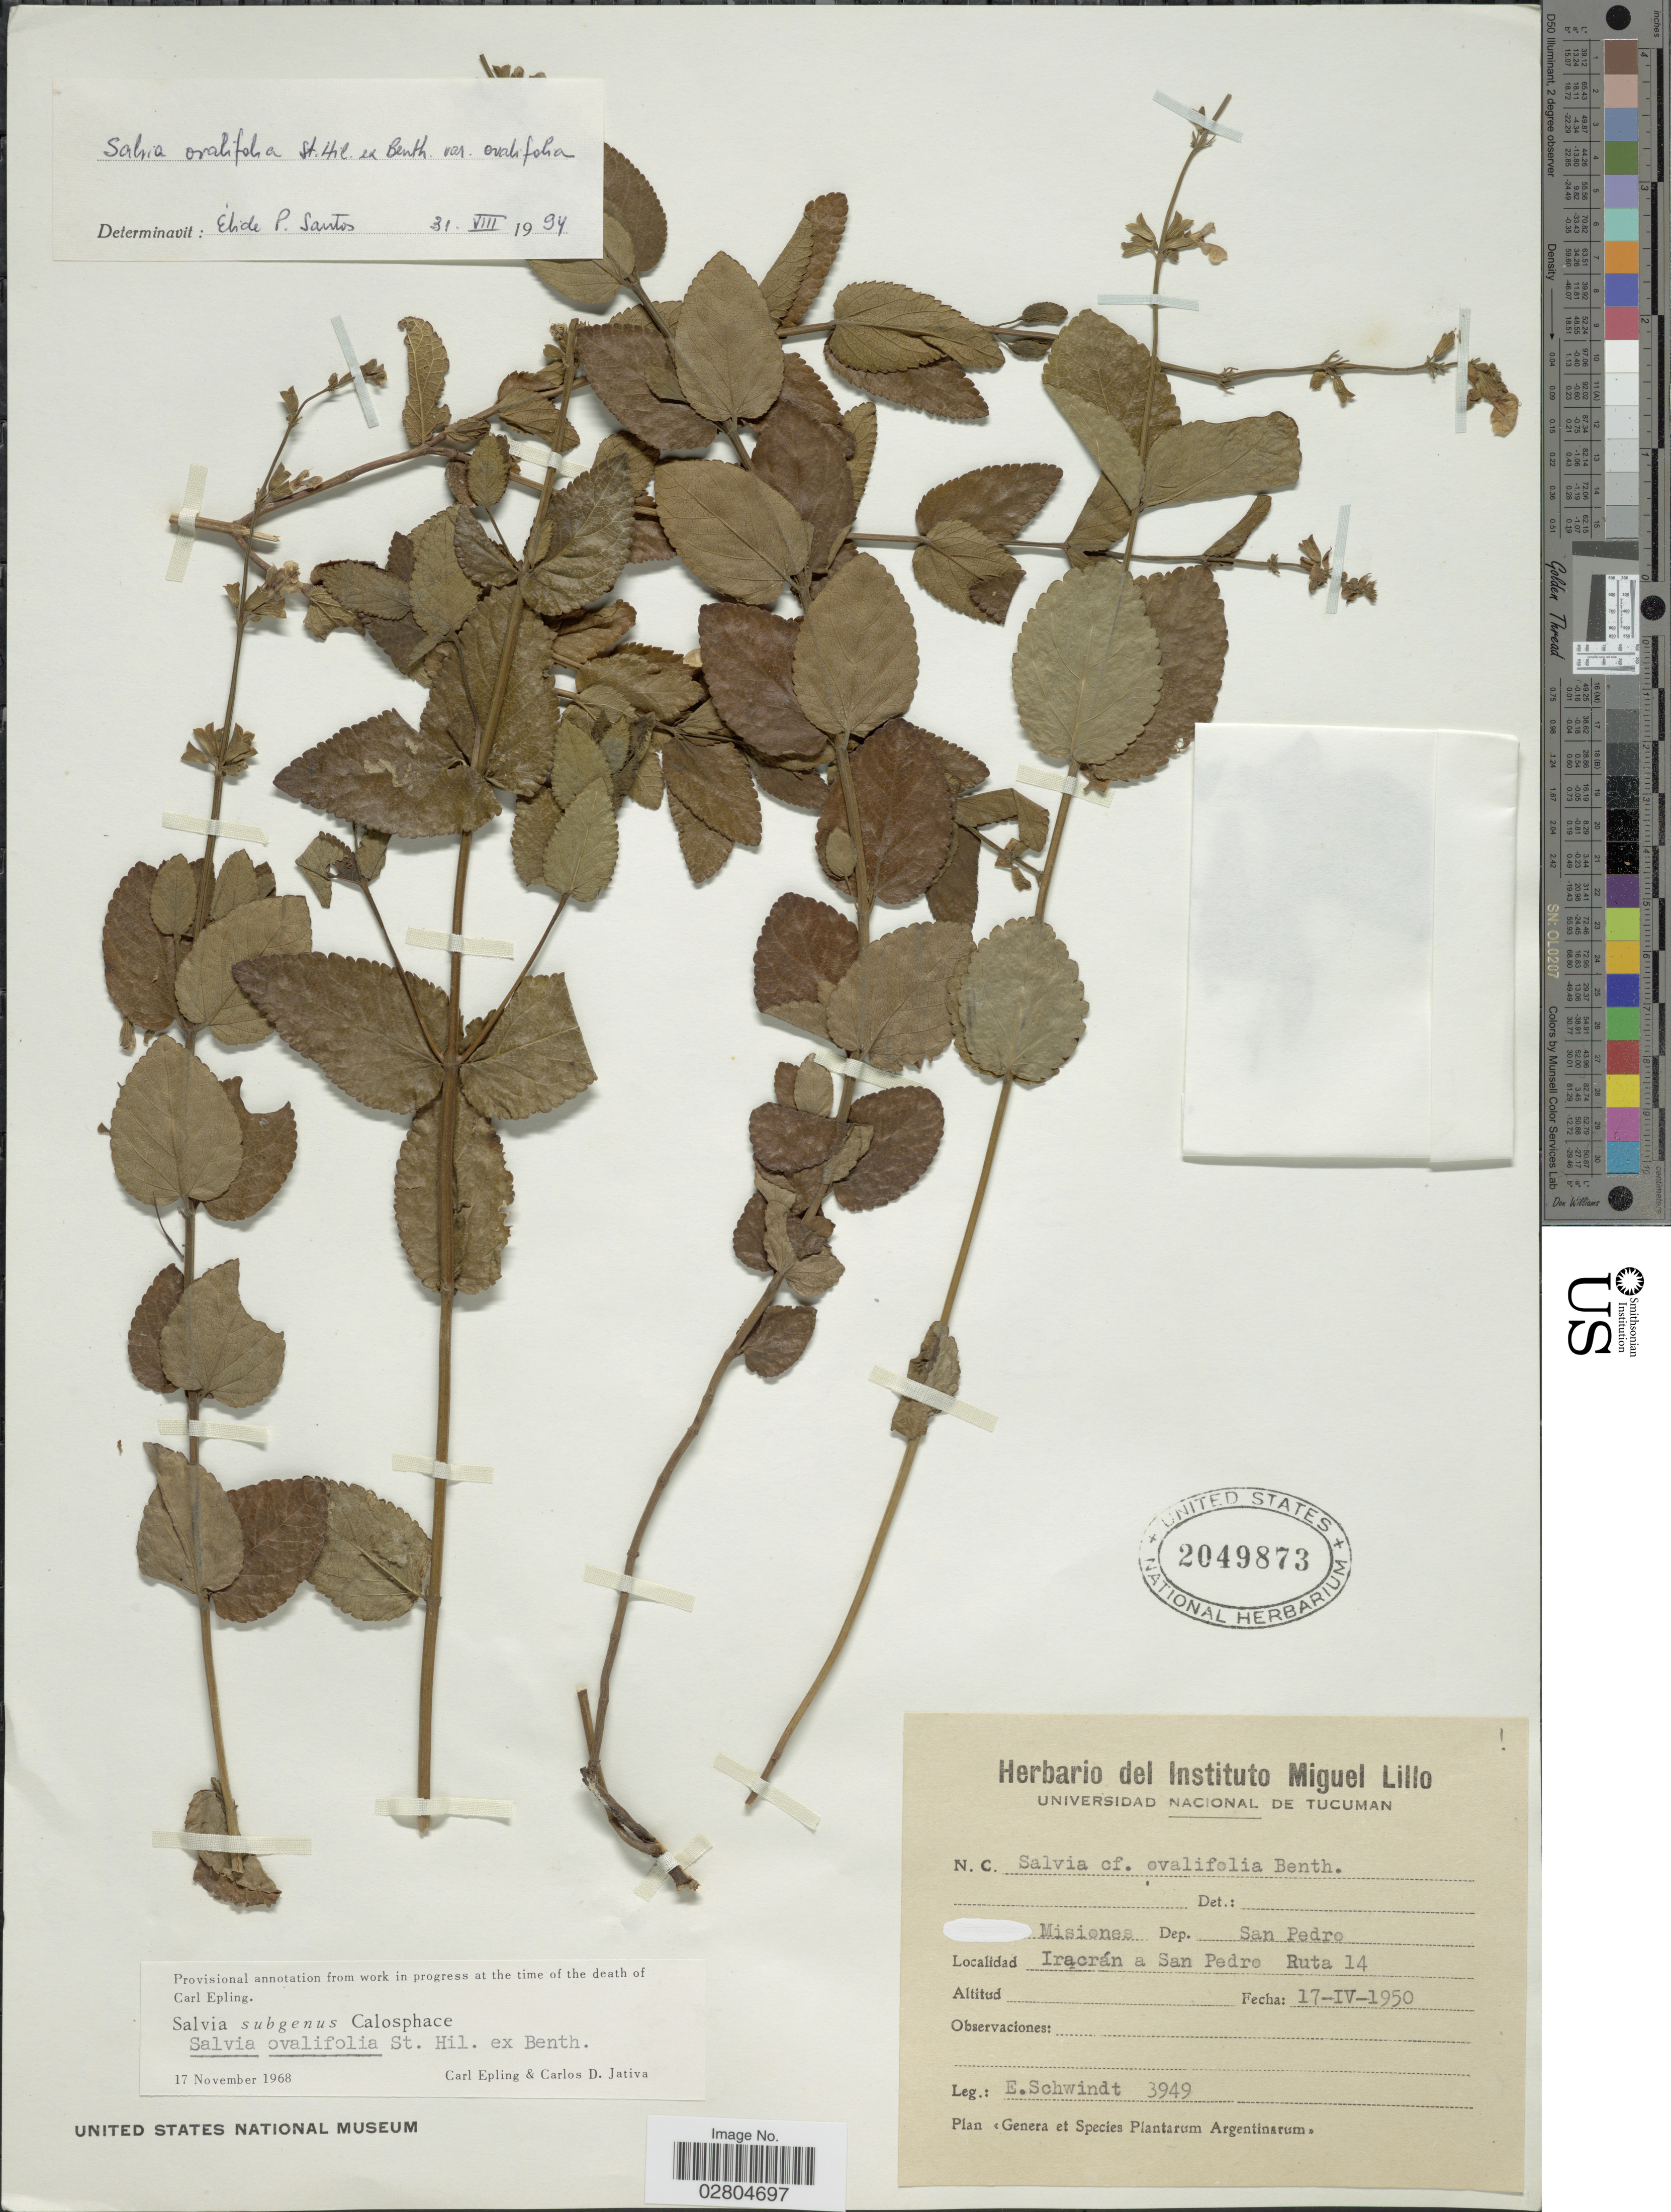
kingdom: Plantae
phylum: Tracheophyta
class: Magnoliopsida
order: Lamiales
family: Lamiaceae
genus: Salvia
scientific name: Salvia ovalifolia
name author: A. St.-Hil. ex Benth.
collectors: E. Schwindt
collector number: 3949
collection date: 1950-04-17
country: Argentina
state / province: Misiones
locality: Dep. San Pedro. Iracrán a San Pedro Ruta 14.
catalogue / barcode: US 2049873